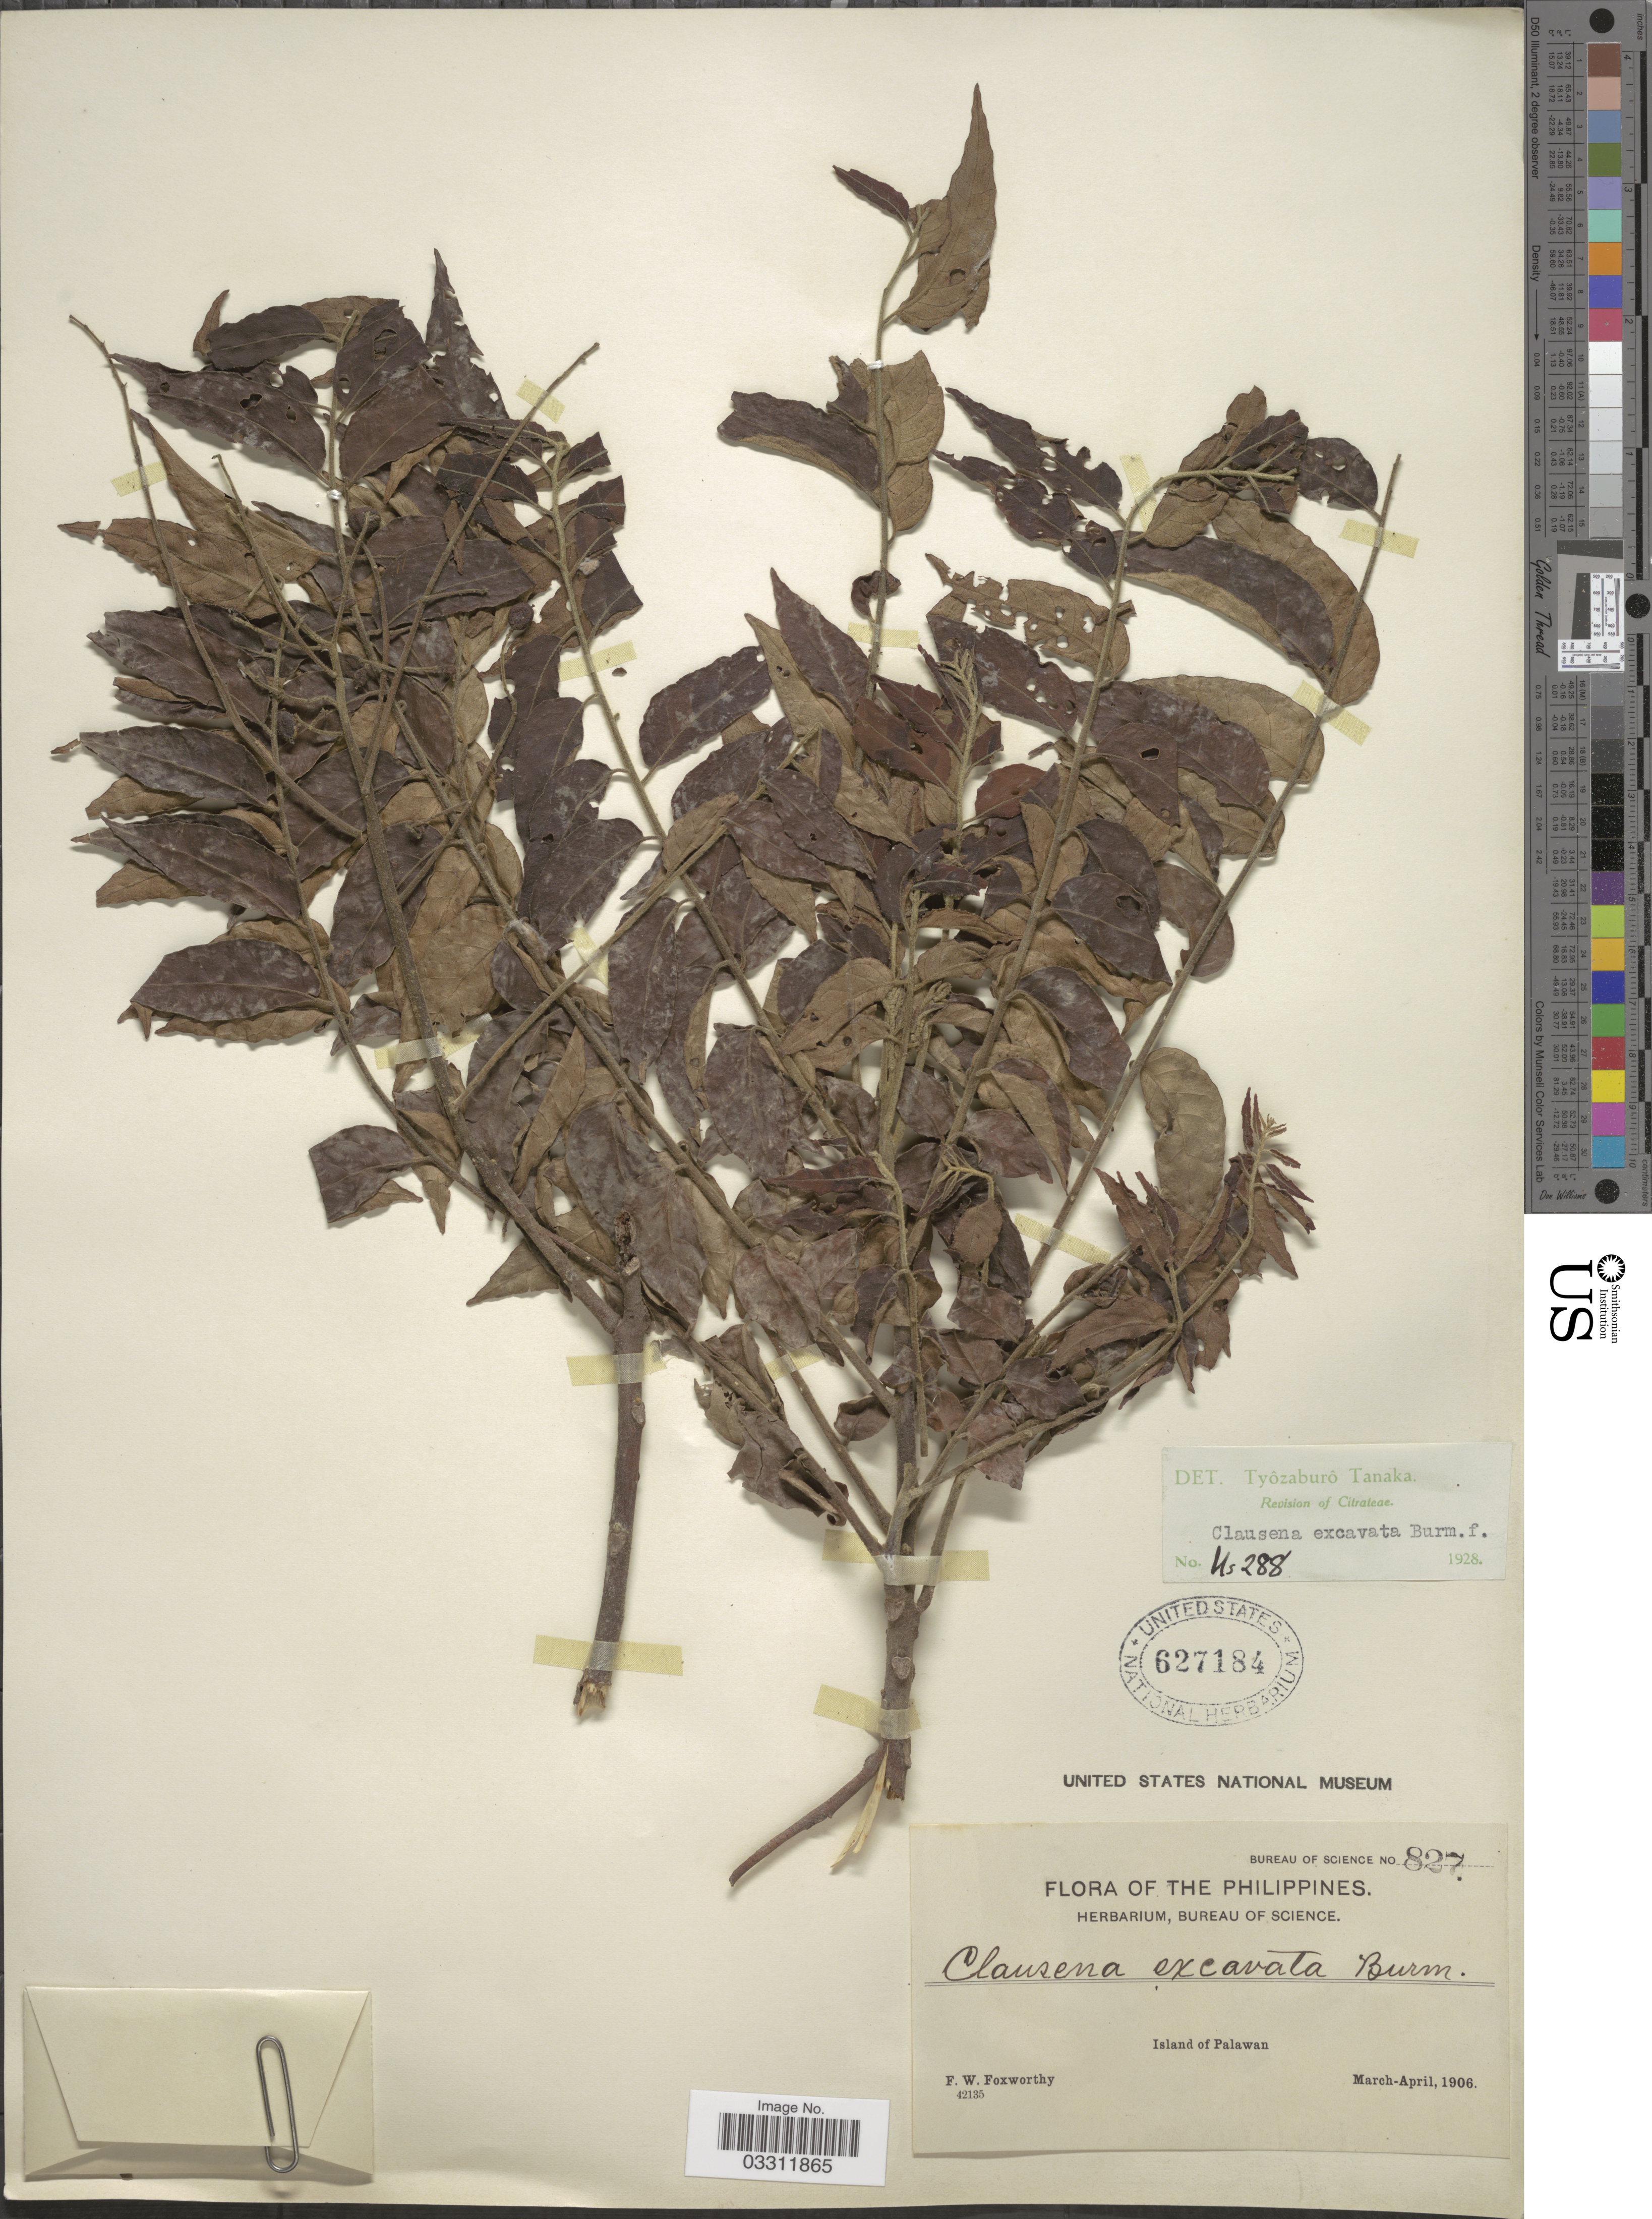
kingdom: Plantae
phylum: Tracheophyta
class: Magnoliopsida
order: Sapindales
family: Rutaceae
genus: Clausena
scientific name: Clausena excavata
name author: Burm. f.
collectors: F. W. Foxworthy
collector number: Bureau of Science 827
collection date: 1906-03/1906-04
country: Philippines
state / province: Mimaropa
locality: Island of Palawan.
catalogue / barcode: US 627184